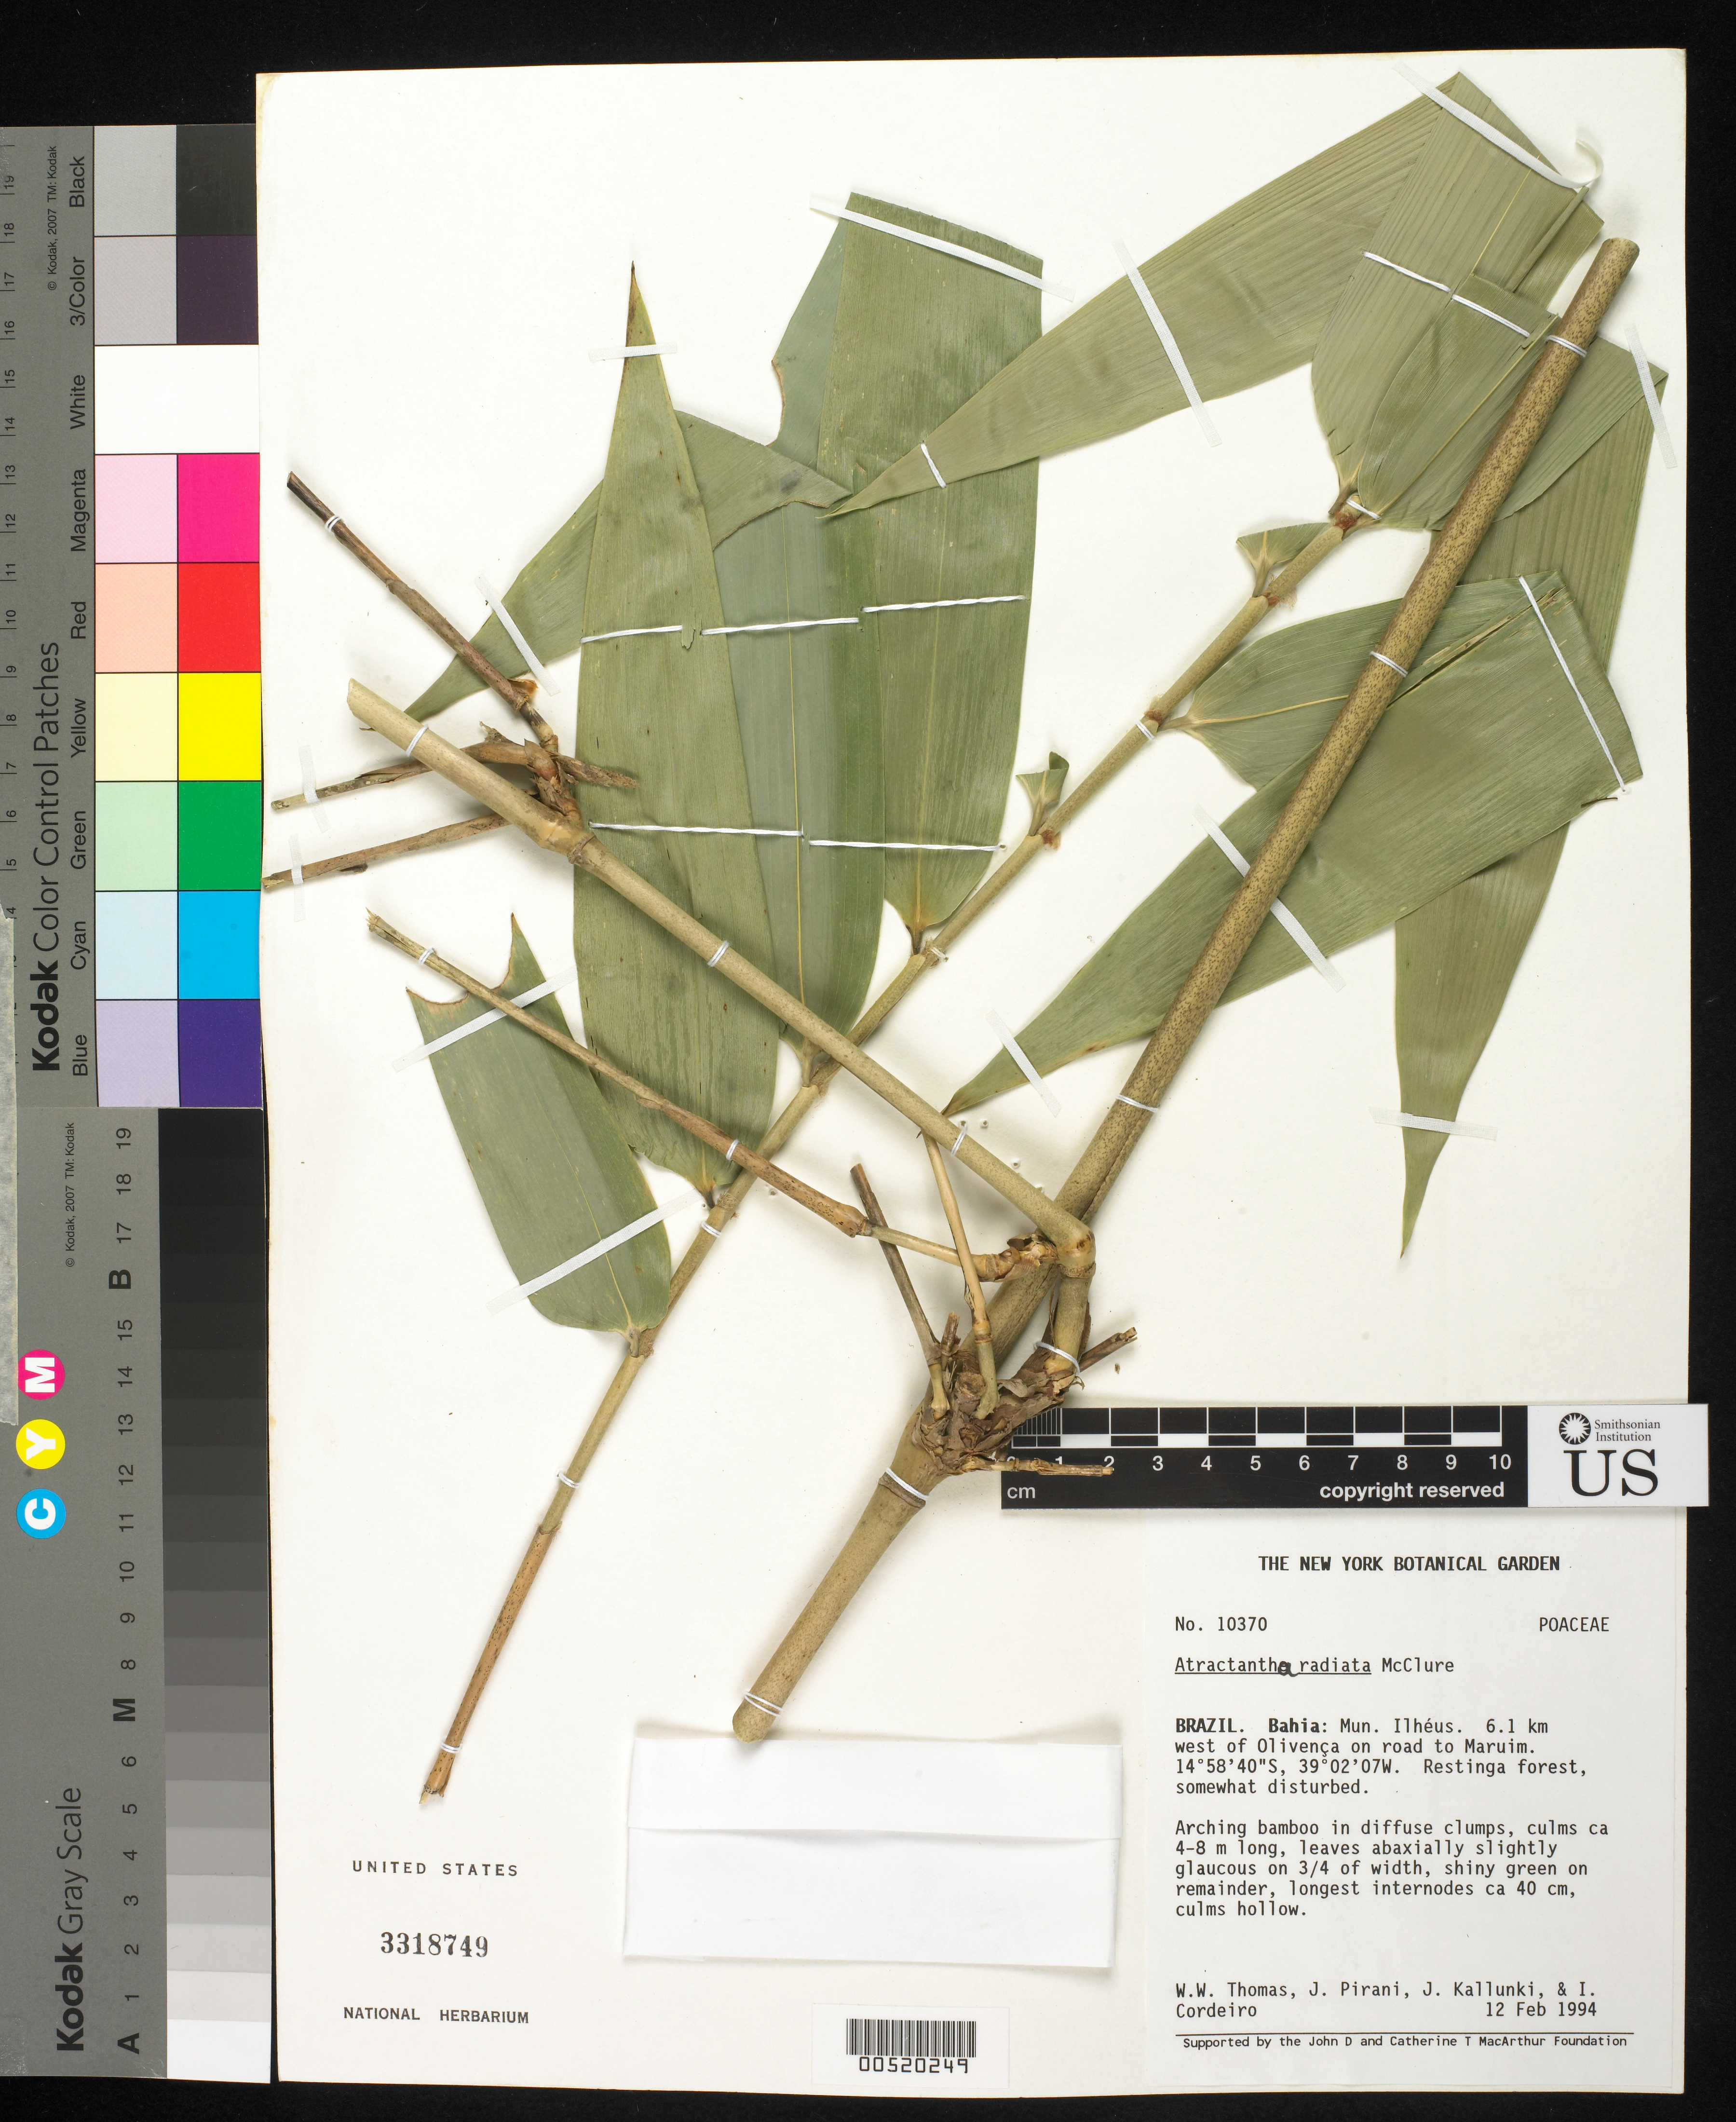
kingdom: Plantae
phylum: Tracheophyta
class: Liliopsida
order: Poales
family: Poaceae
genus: Atractantha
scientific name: Atractantha radiata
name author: McClure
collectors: W. W. Thomas, J. R. Pirani, J. Kallunki & I. Cordeiro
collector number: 10370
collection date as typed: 12 Feb 1994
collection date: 1994-02-12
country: Brazil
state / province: Bahia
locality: Una, ilheus, w of olivenca road to maruim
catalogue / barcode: US 3318749